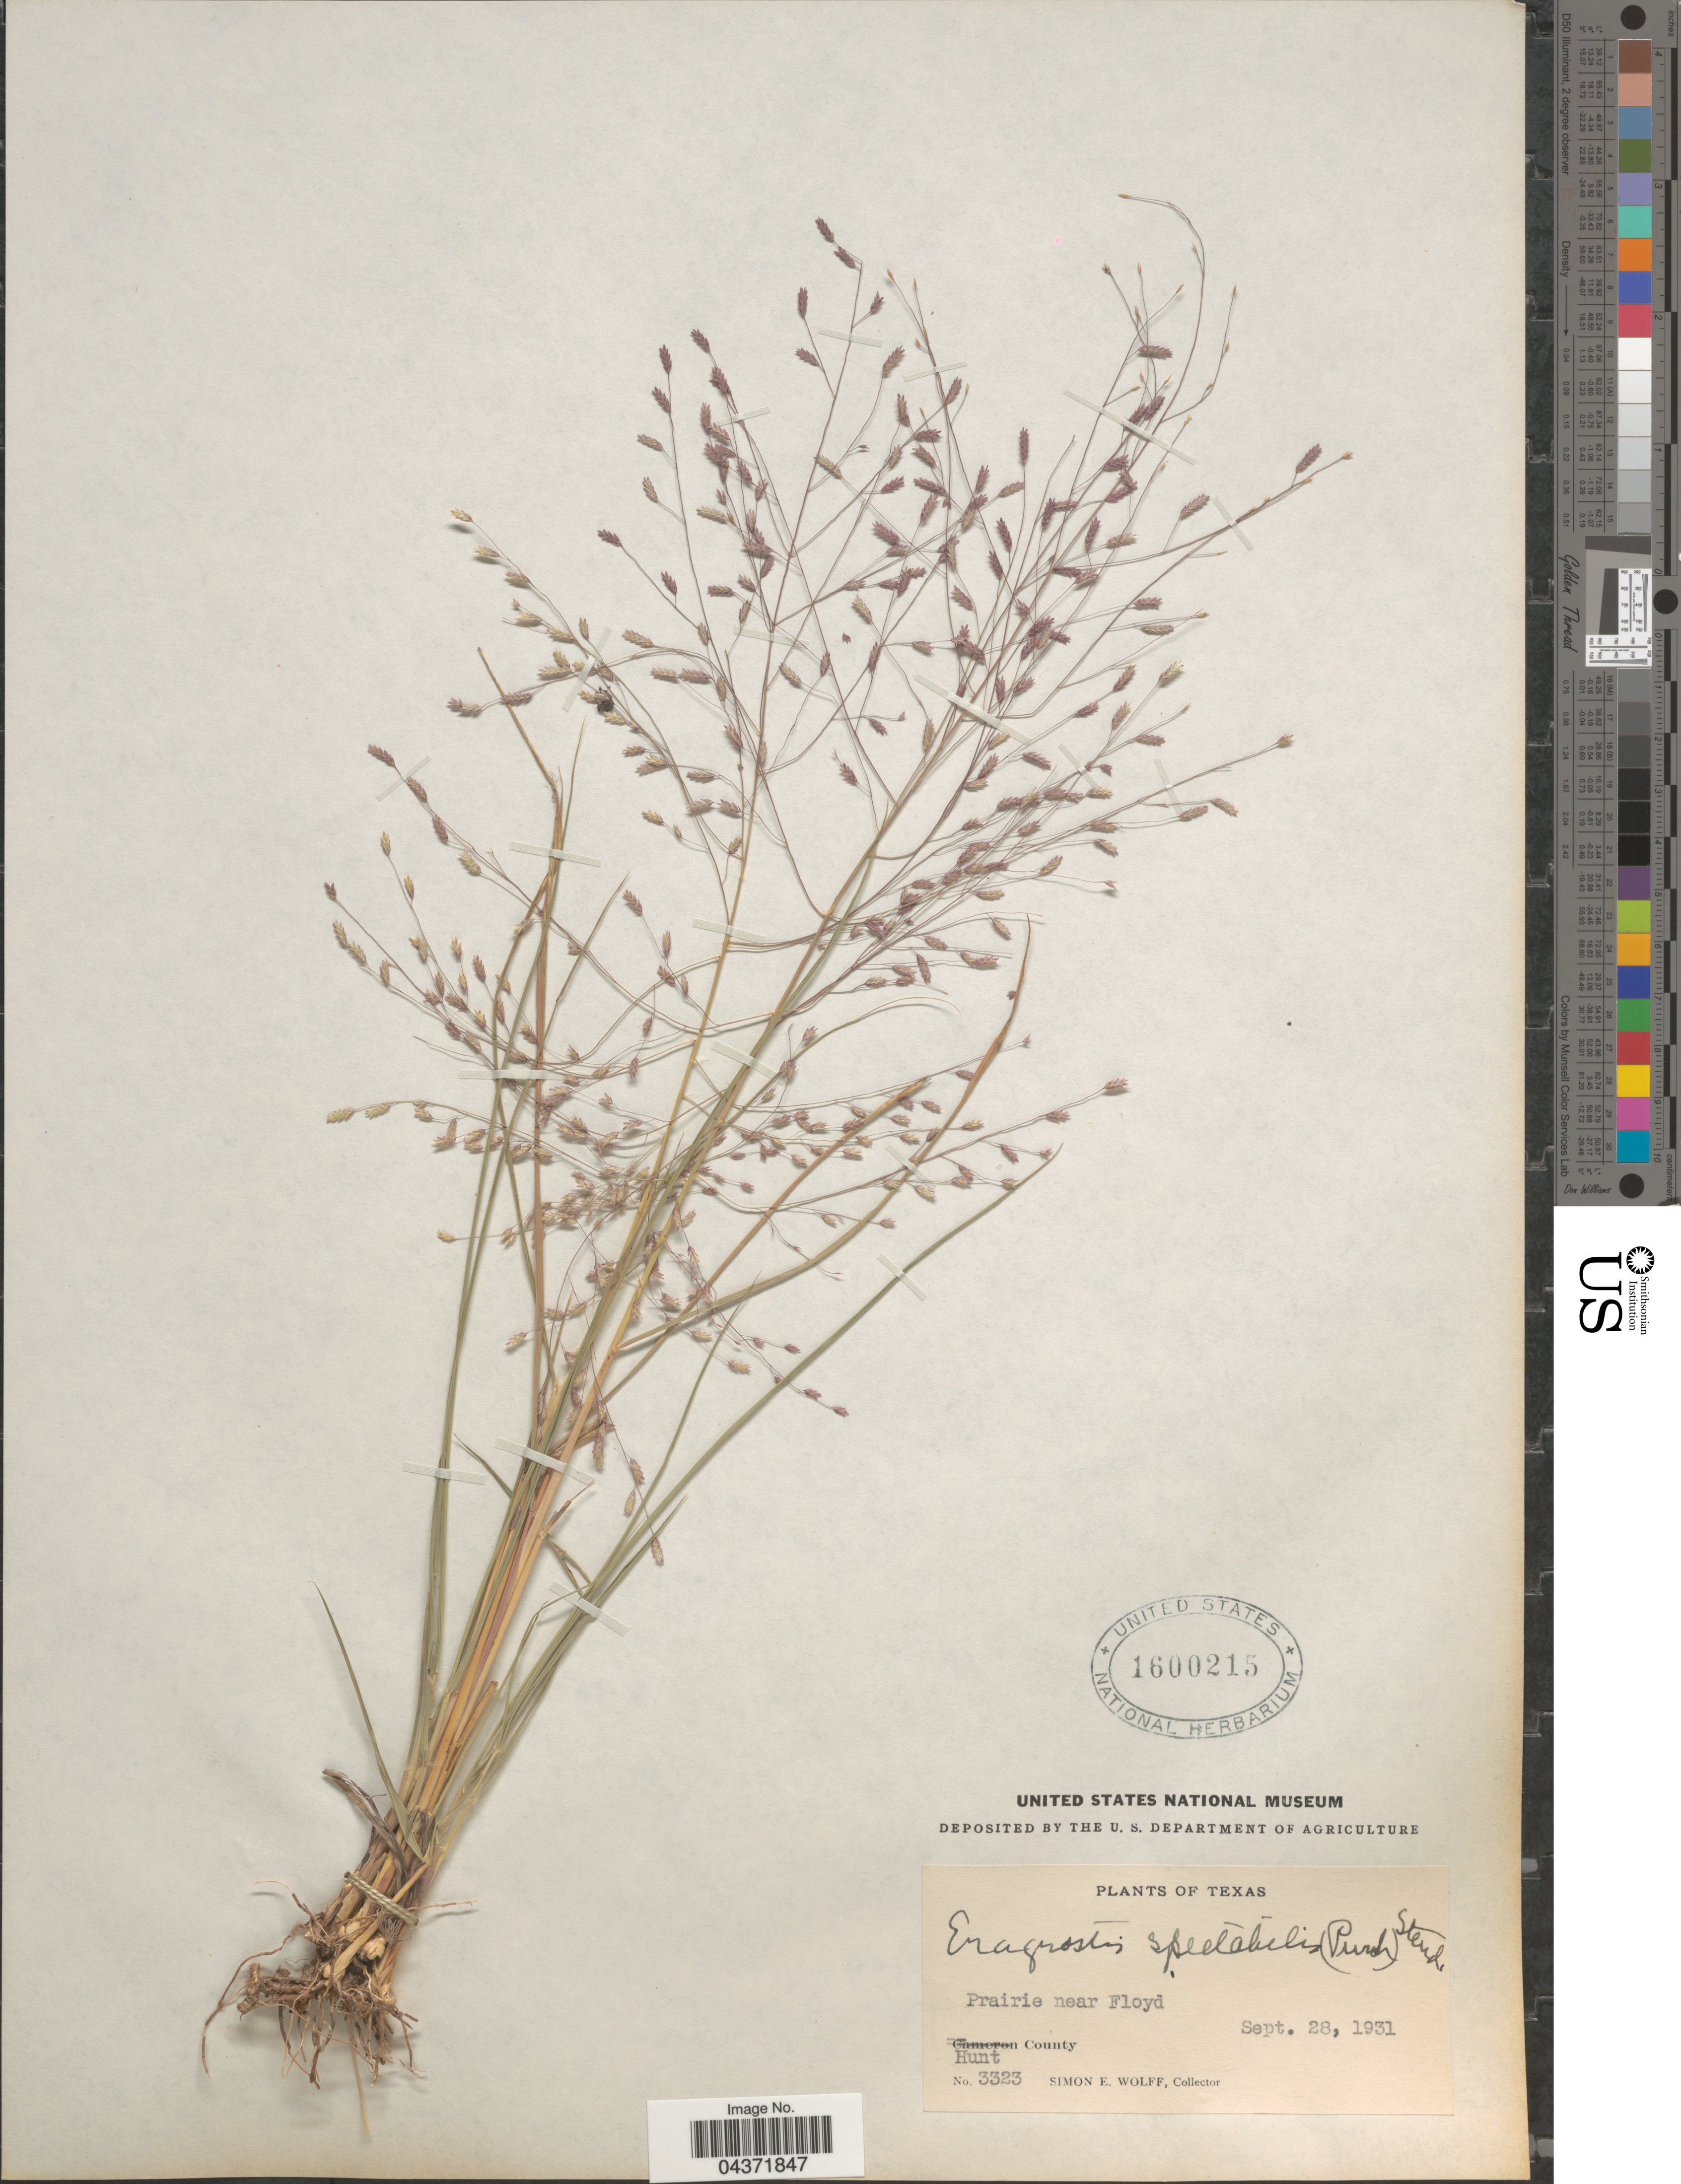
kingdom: Plantae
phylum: Tracheophyta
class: Liliopsida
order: Poales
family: Poaceae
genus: Eragrostis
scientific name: Eragrostis spectabilis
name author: (Pursh) Steud.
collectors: S. E. Wolff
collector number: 3323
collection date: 1931-09-28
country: United States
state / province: Texas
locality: Prairie near Floyd. Hunt County.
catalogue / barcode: US 1600215